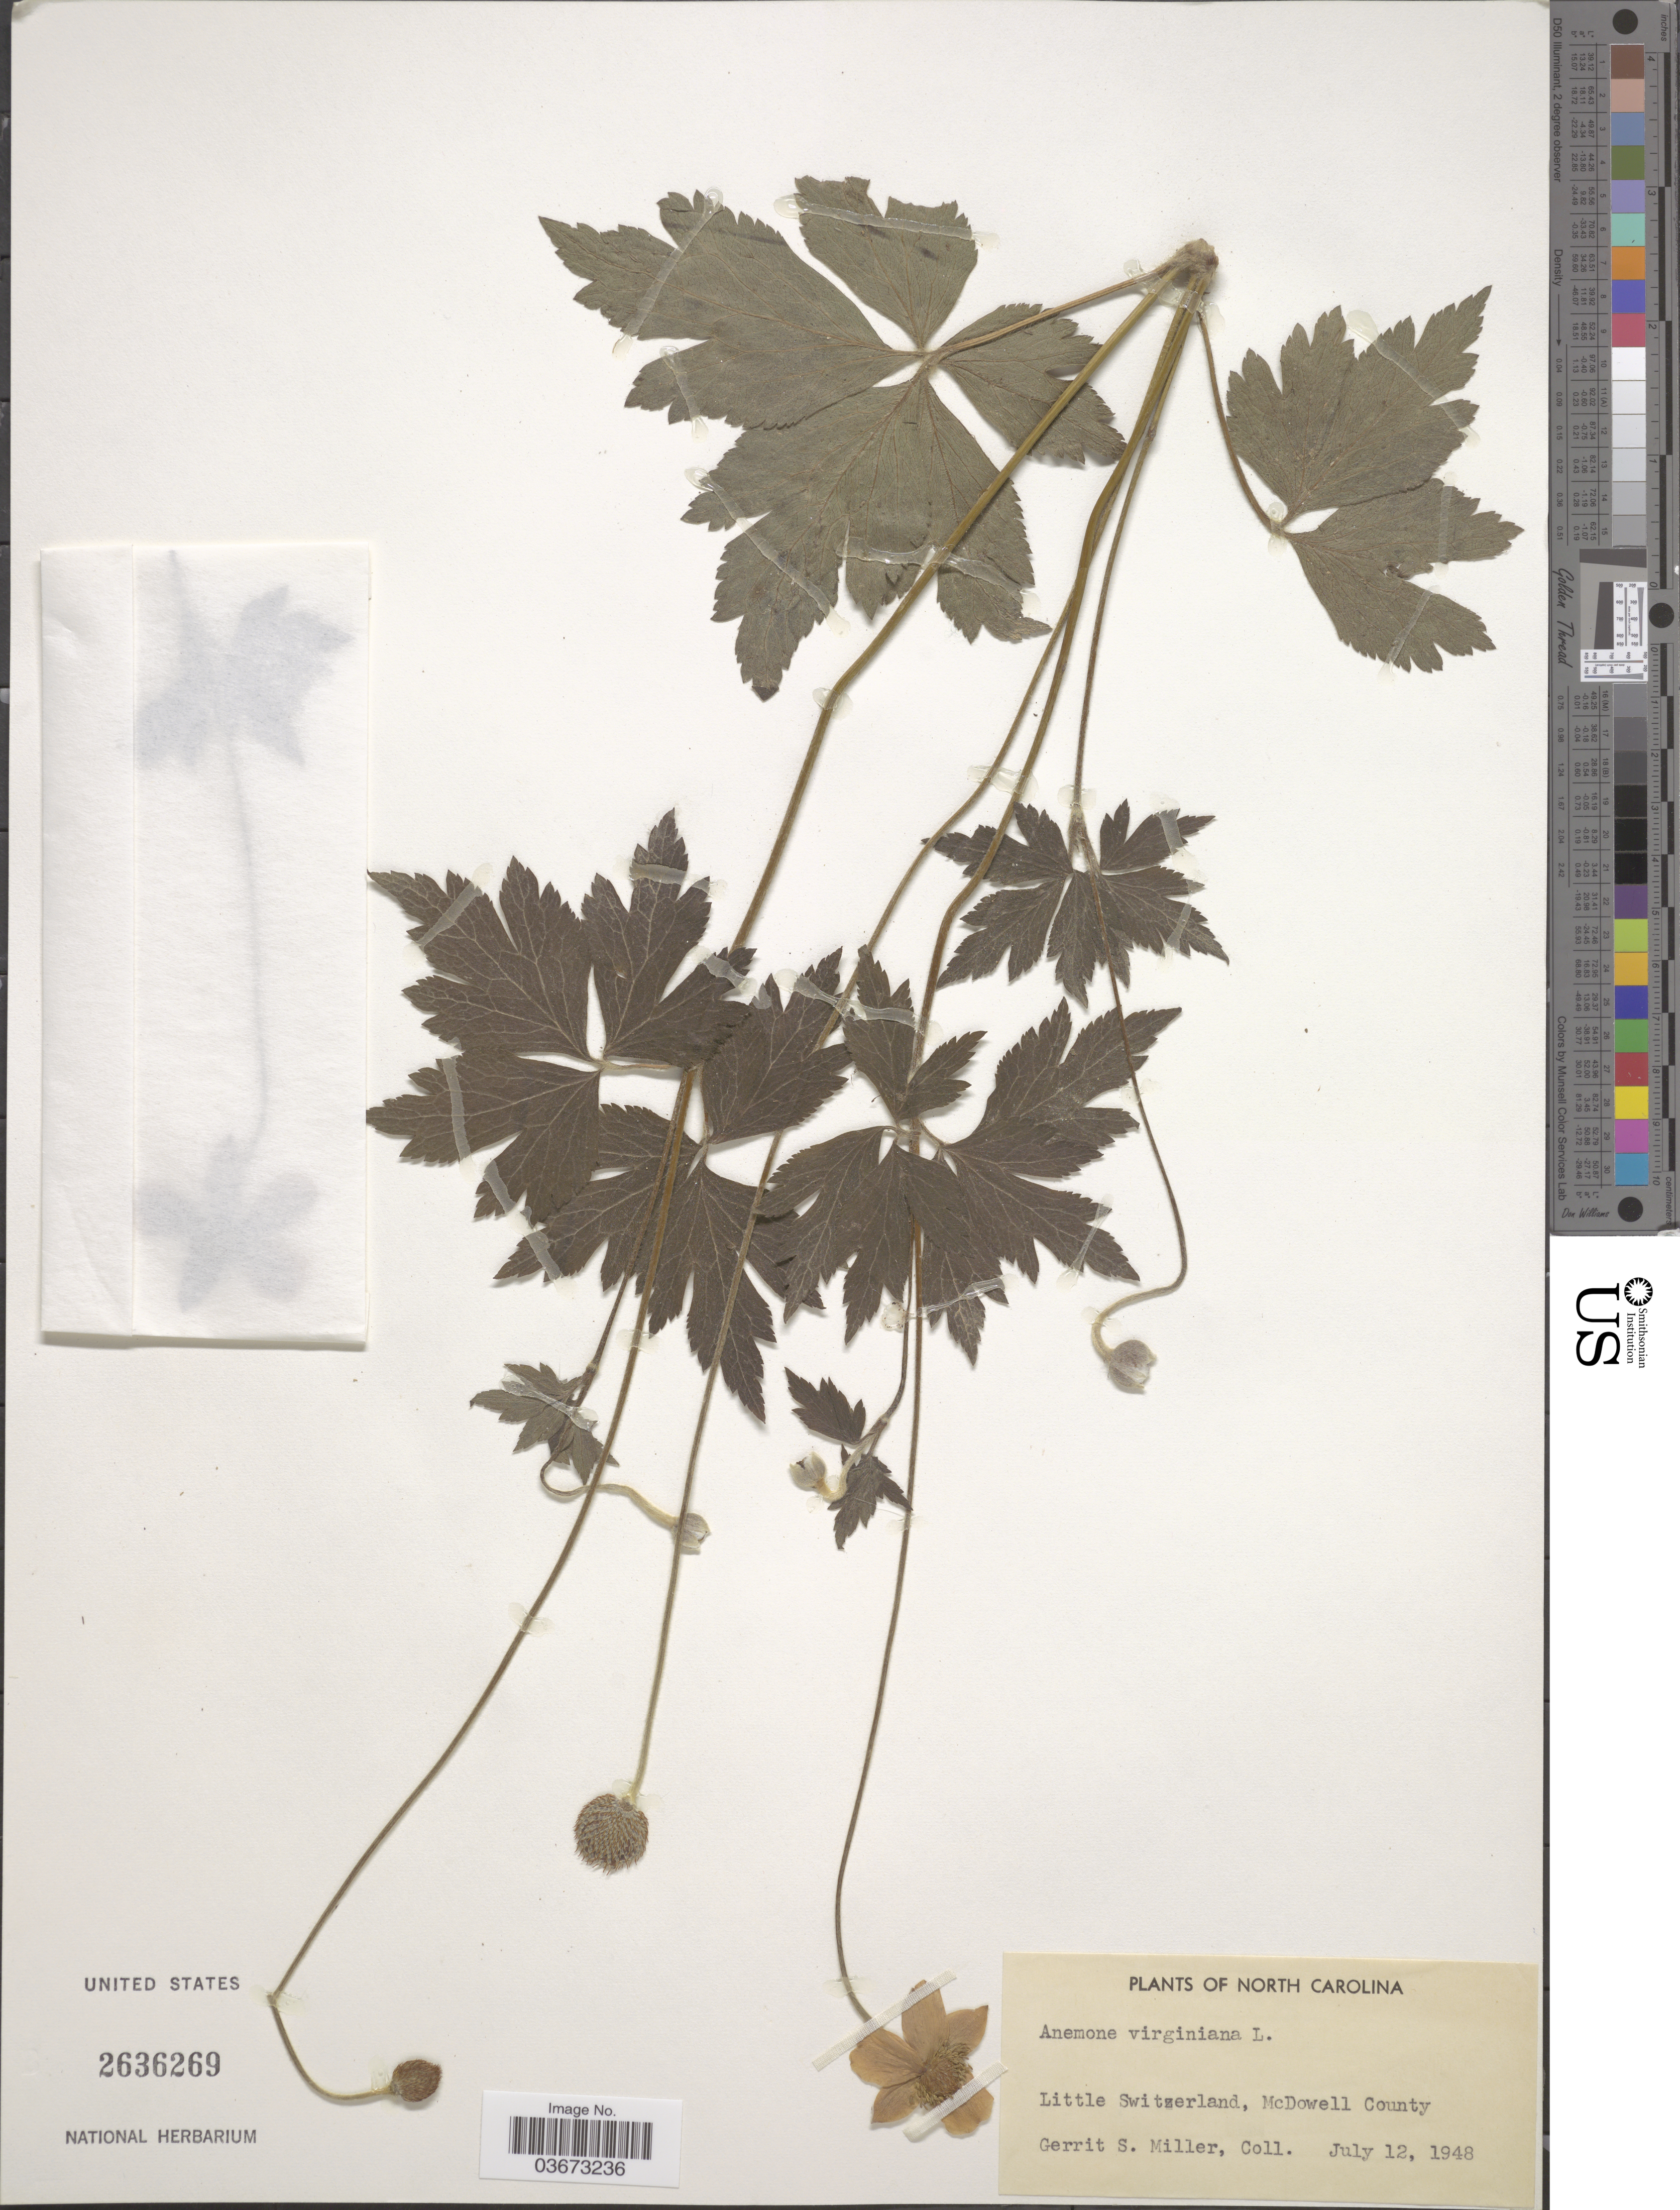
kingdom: Plantae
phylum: Tracheophyta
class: Magnoliopsida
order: Ranunculales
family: Ranunculaceae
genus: Anemone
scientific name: Anemone virginiana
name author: L.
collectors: G. S. Miller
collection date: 1948-07-12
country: United States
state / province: North Carolina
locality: Little Switzerland, McDowell County.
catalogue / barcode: US 2636269